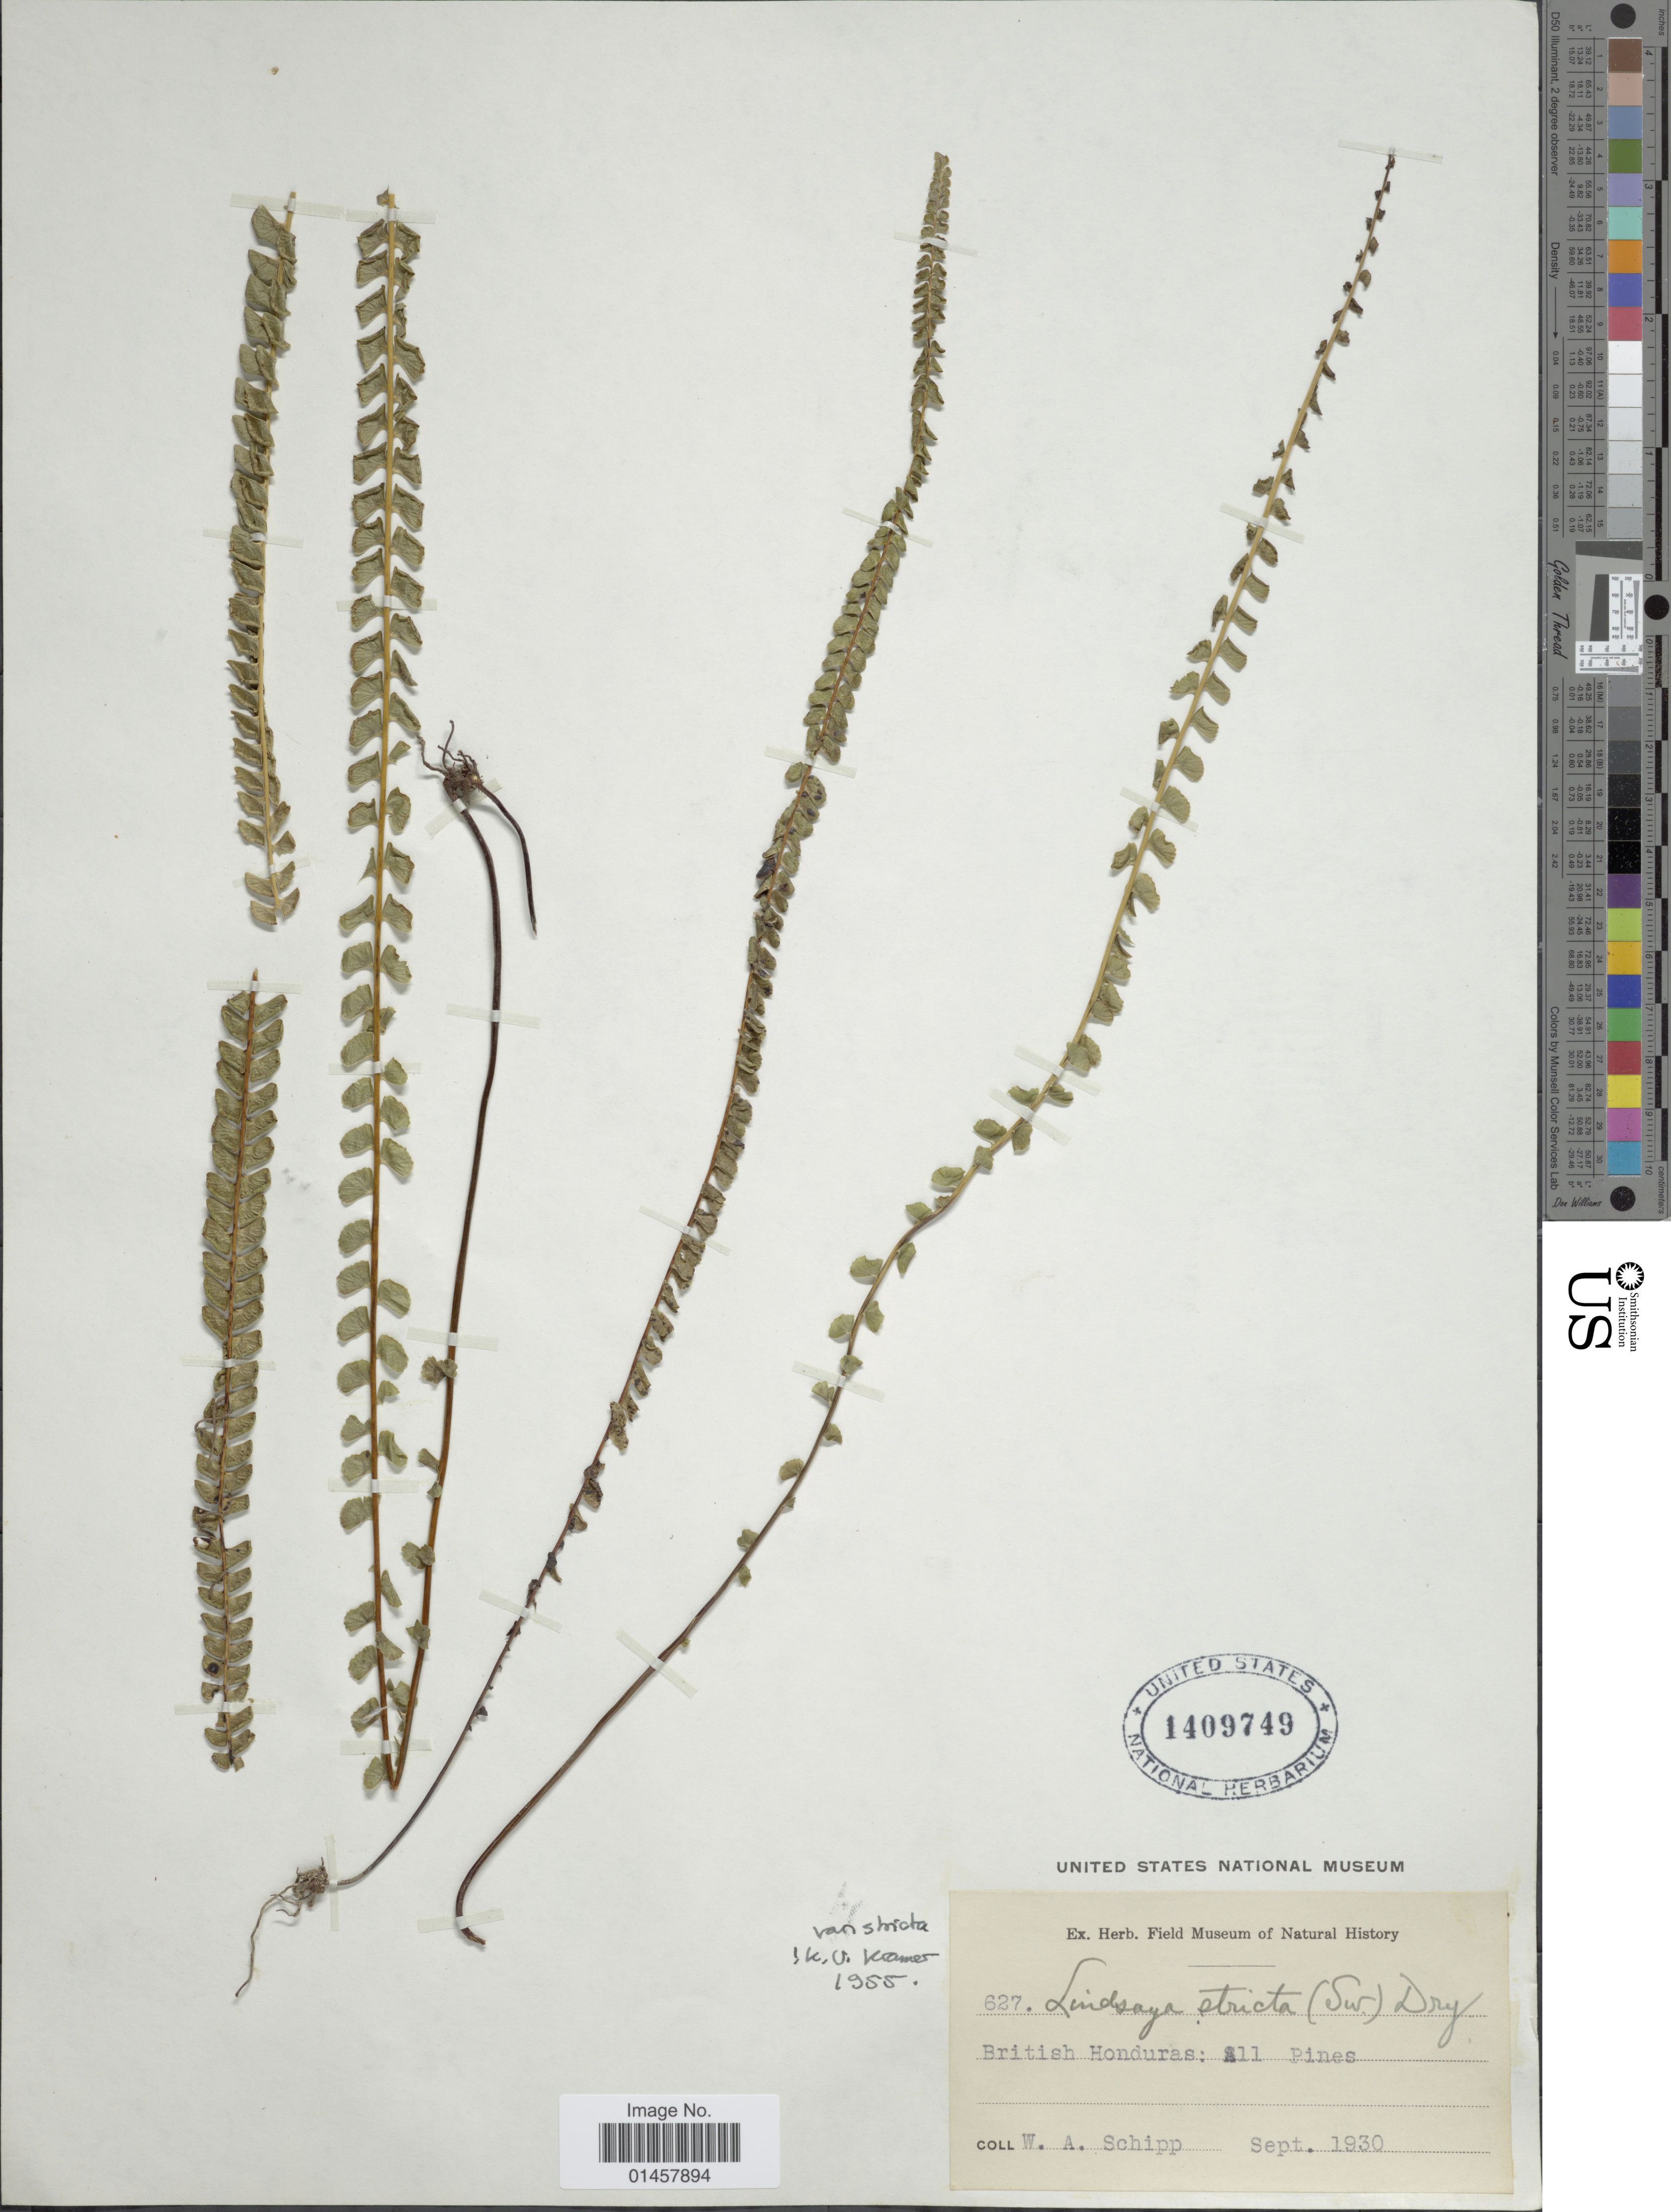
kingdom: Plantae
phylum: Tracheophyta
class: Polypodiopsida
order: Polypodiales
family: Lindsaeaceae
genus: Lindsaea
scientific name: Lindsaea stricta f. stricta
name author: (Sw.) Dryand.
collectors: W. Schipp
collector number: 627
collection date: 1930-09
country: Belize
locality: British Honduras: 11pines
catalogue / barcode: US 1409749